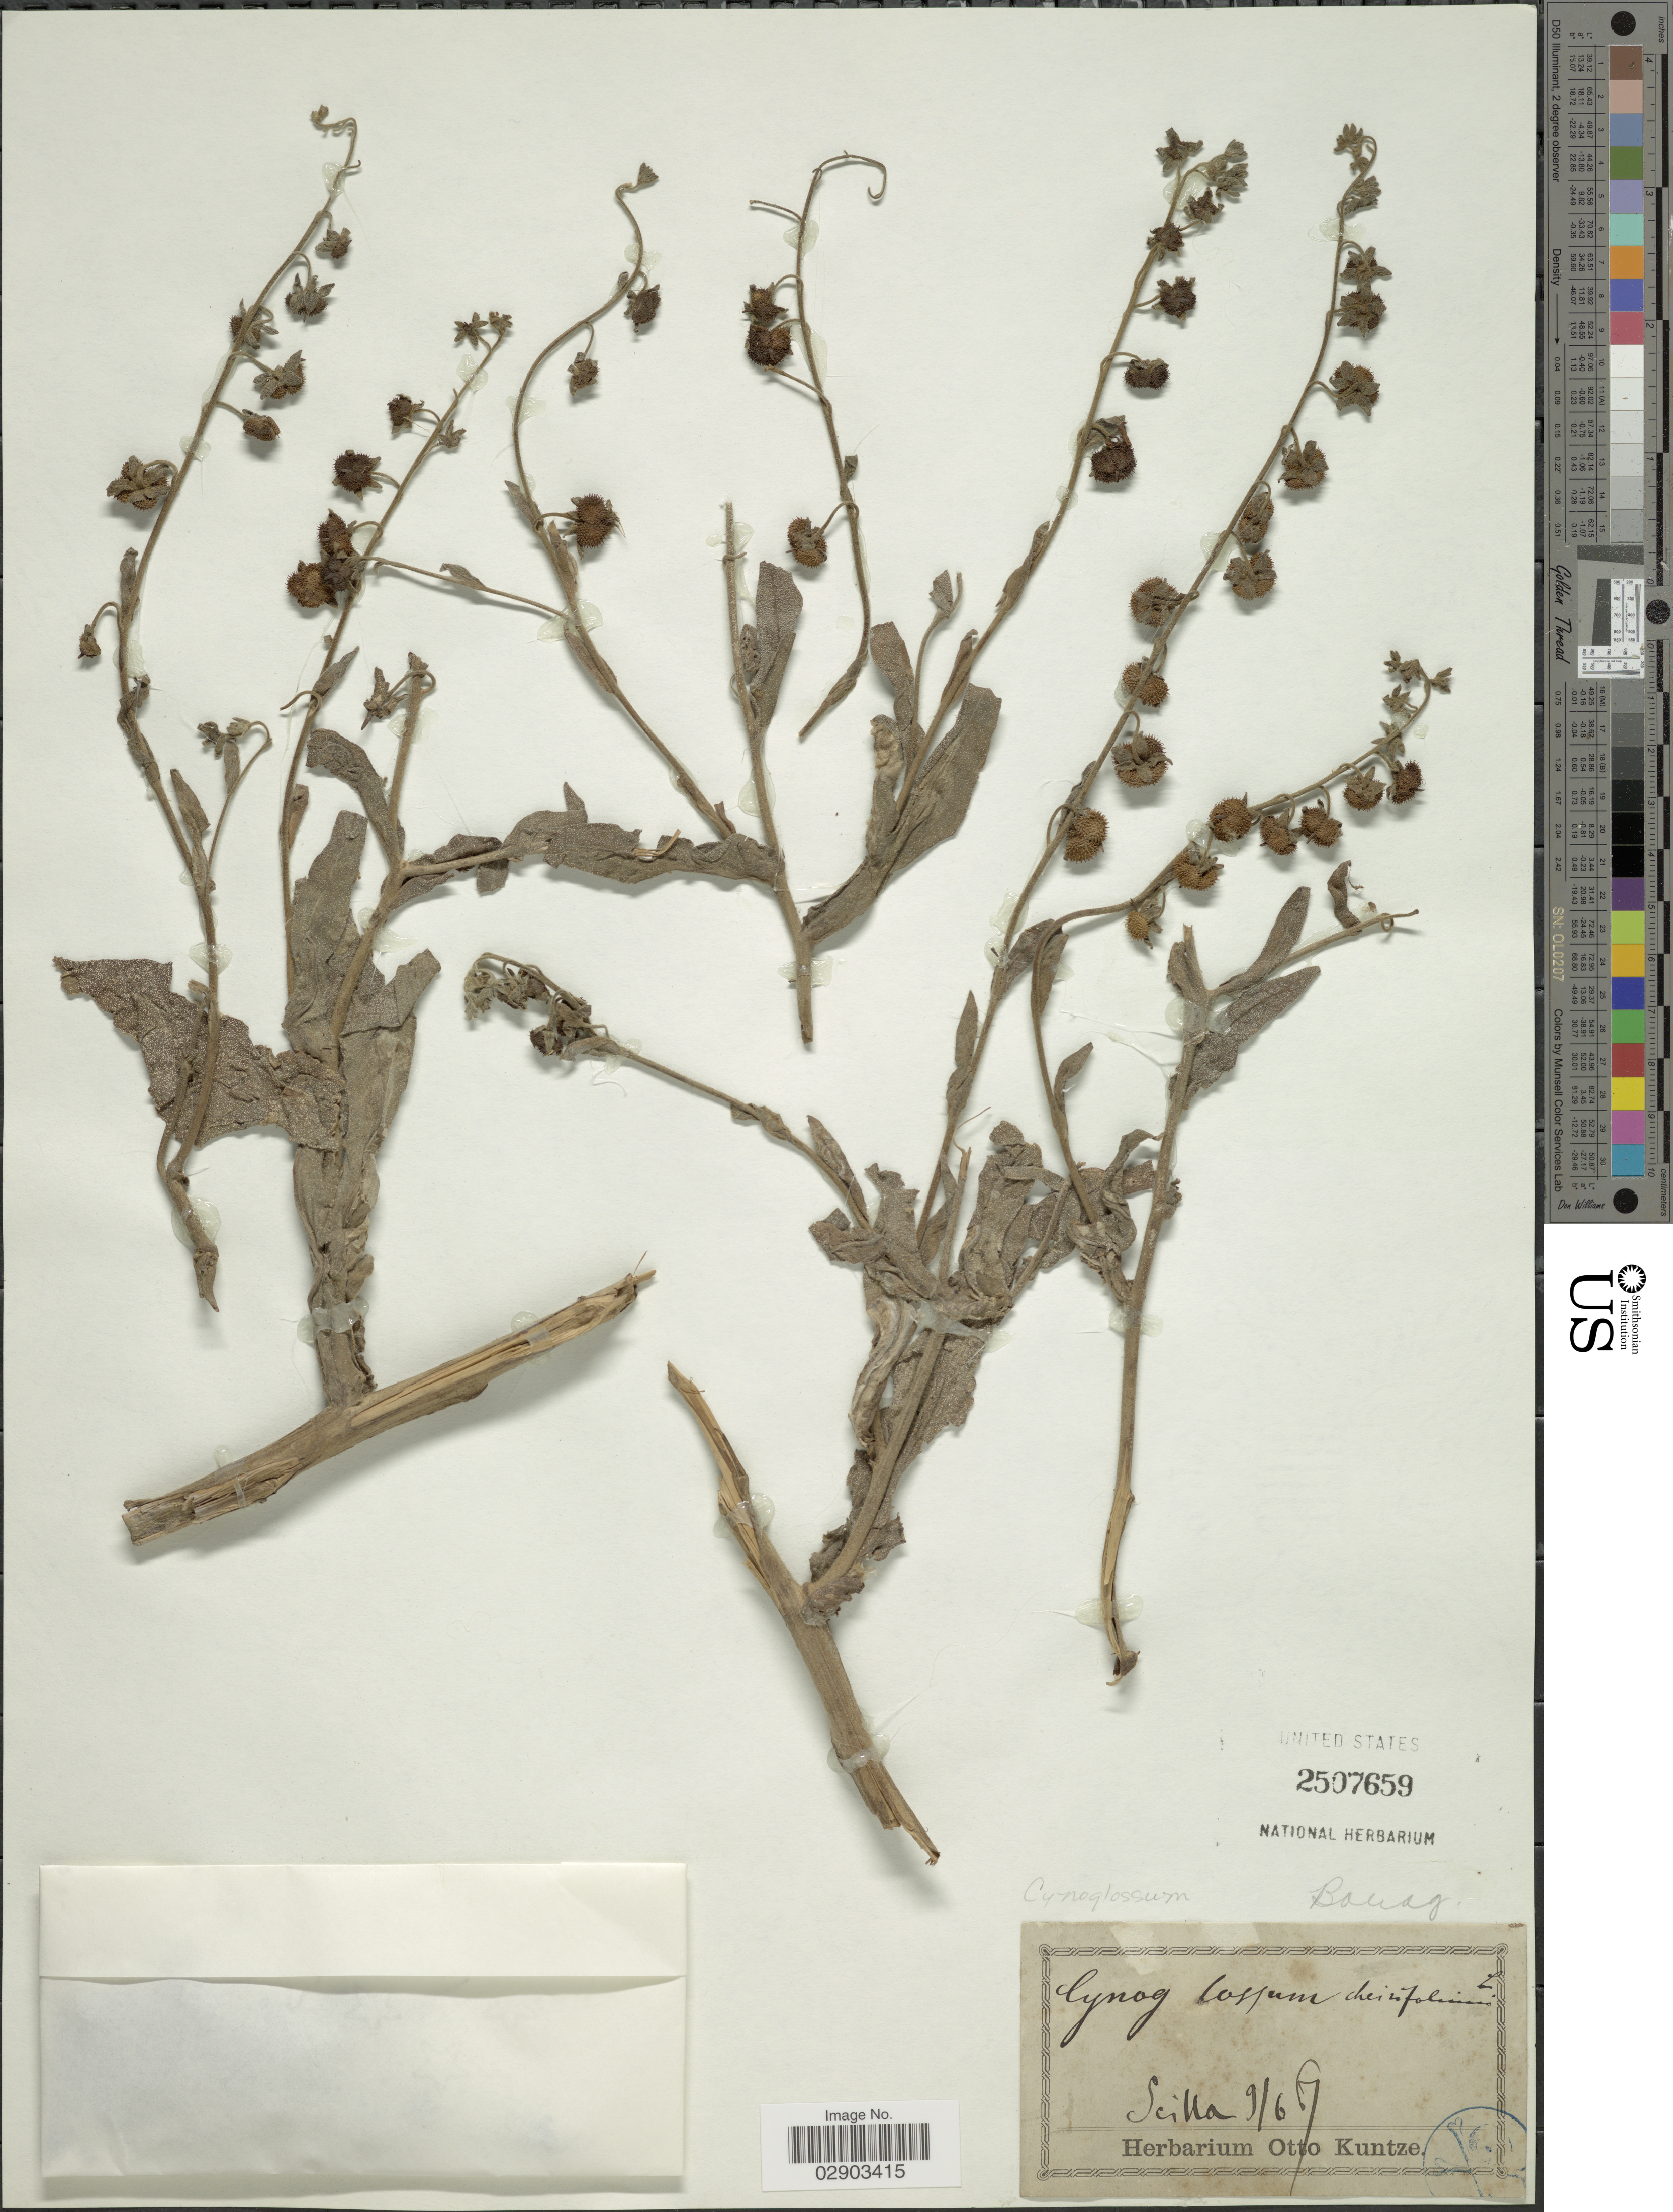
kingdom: Plantae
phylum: Tracheophyta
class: Magnoliopsida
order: Boraginales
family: Boraginaceae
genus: Cynoglossum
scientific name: Cynoglossum cheirifolium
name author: L.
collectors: ex herb. Otto Kuntze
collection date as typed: Transcribed d/m/y: /9/67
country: Italy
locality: Scilla.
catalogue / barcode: US 2507659